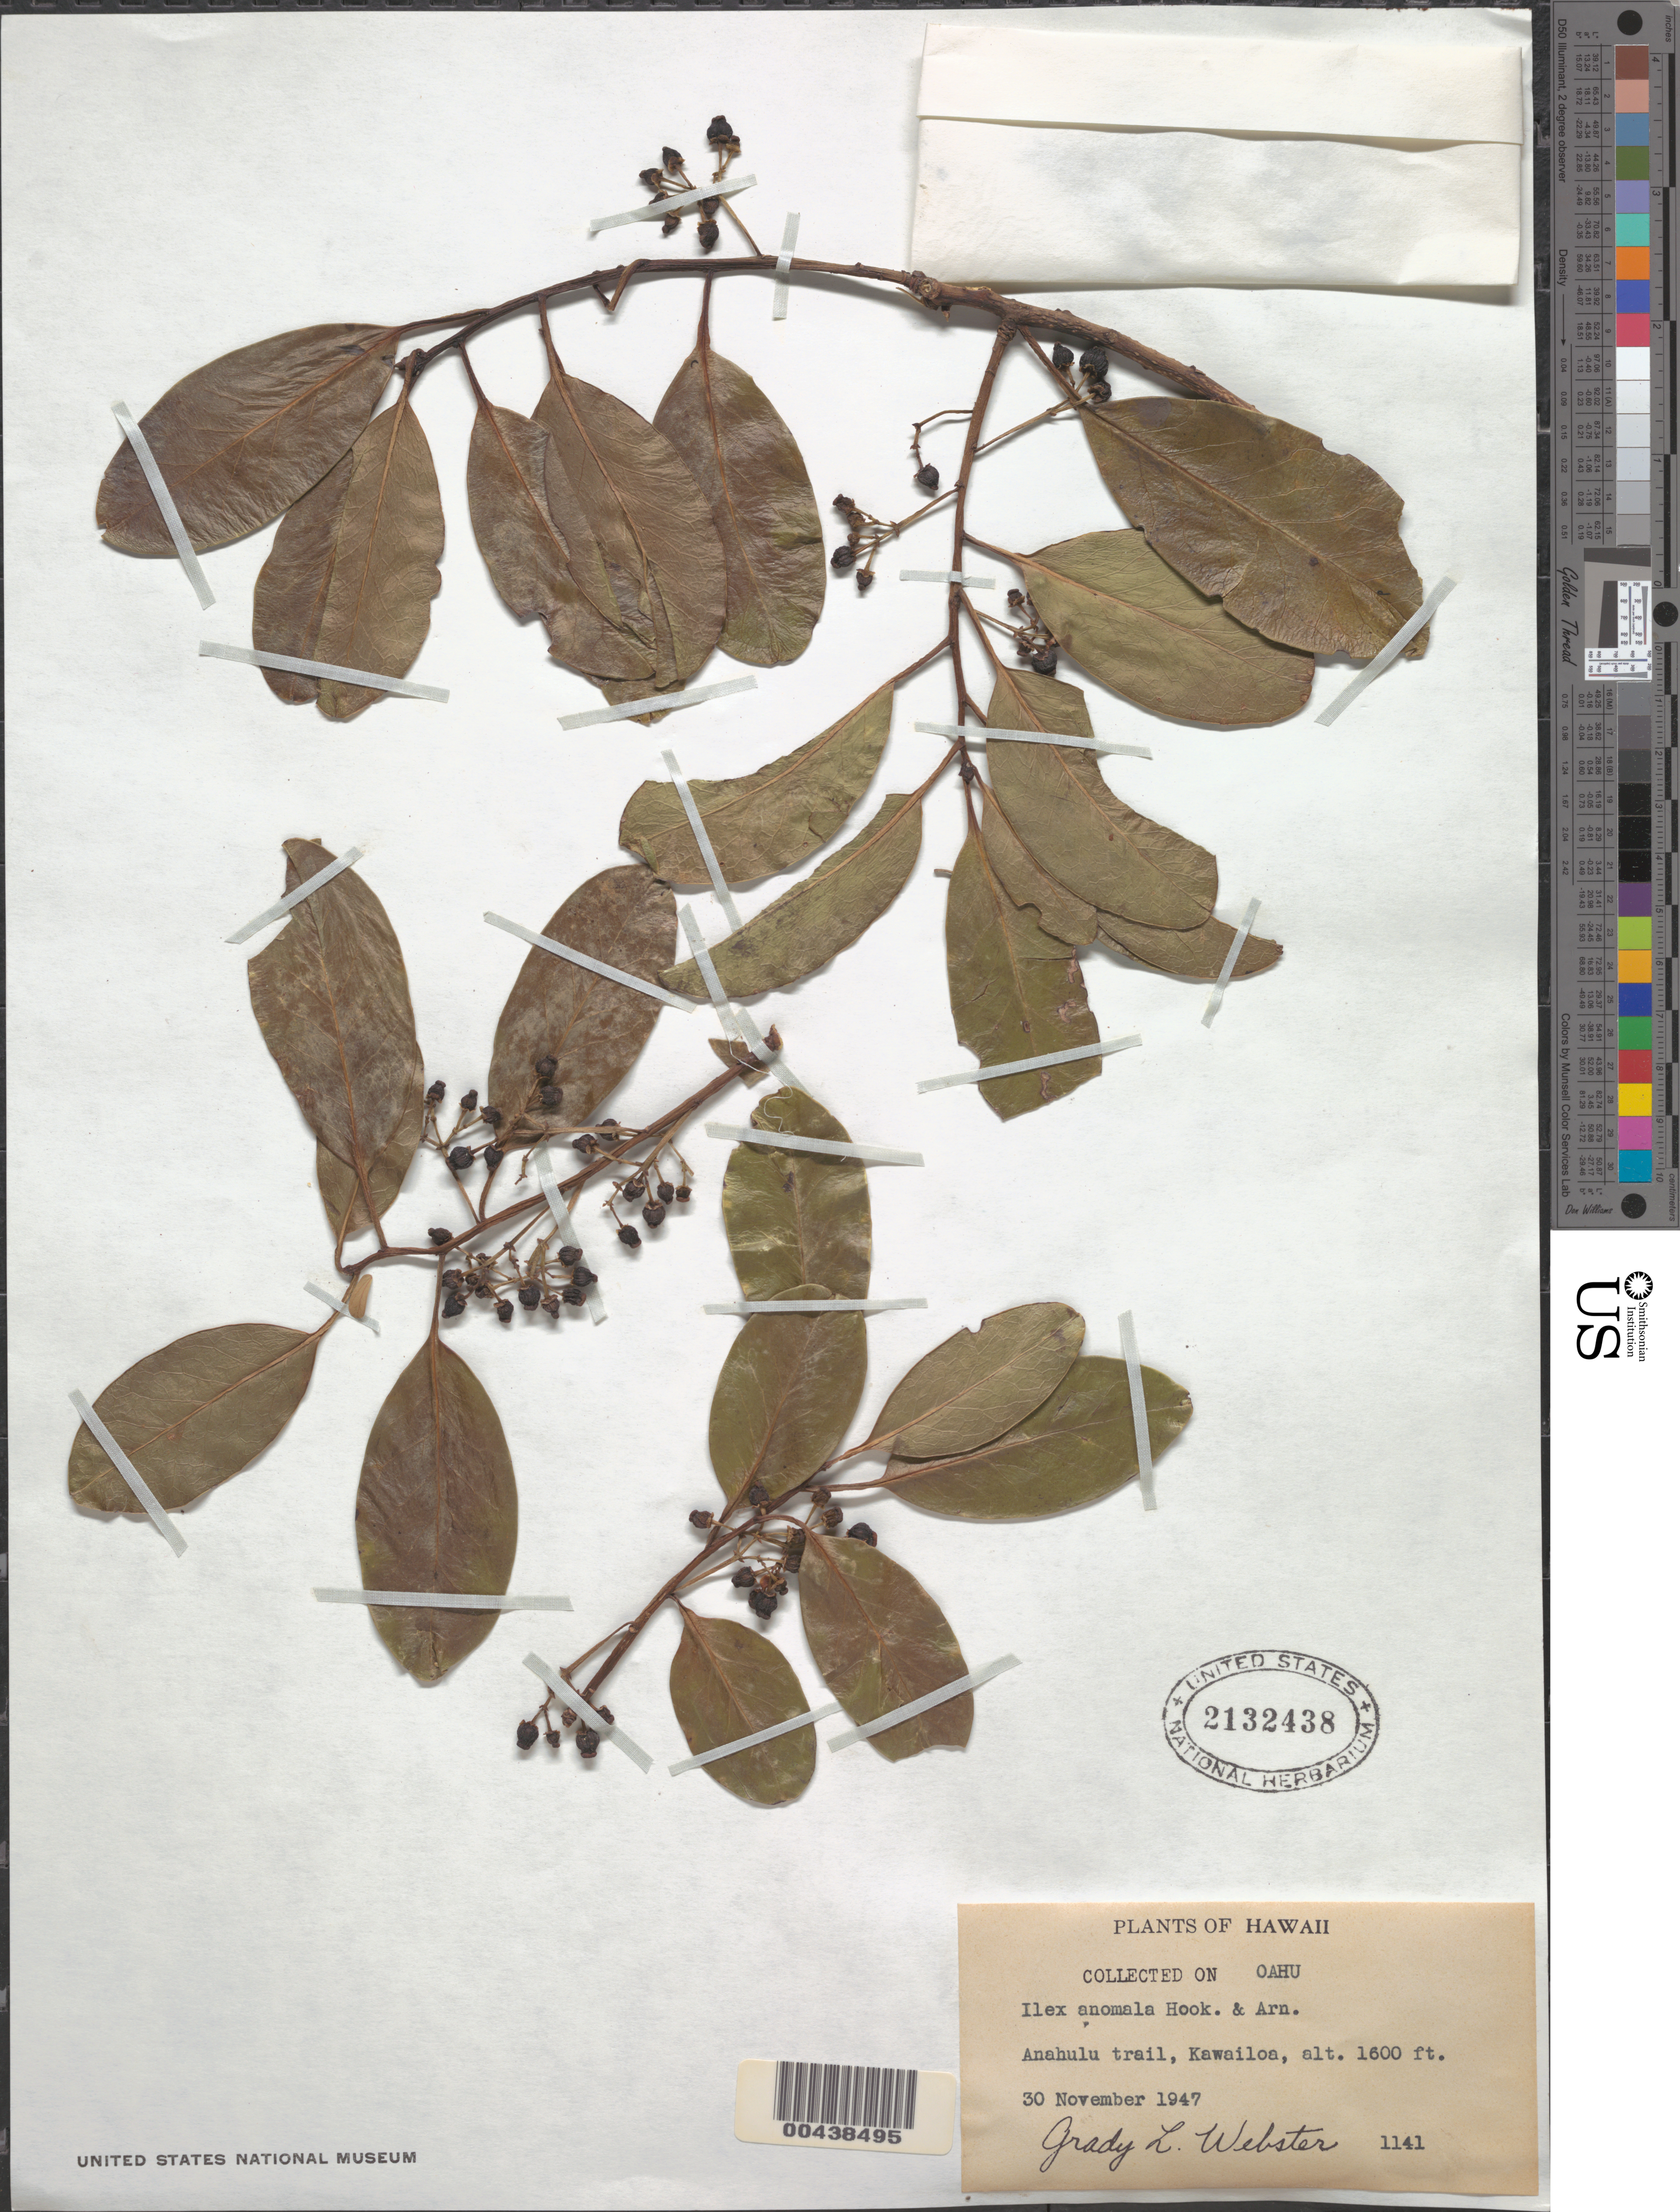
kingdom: Plantae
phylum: Tracheophyta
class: Magnoliopsida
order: Aquifoliales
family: Aquifoliaceae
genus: Ilex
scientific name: Ilex anomala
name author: Hook. & Arn.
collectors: G. L. Webster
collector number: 1141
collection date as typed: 30 Nov 1947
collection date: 1947-11-30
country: United States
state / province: Hawaii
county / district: Honolulu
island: Oahu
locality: Anahulu trail, Kawailoa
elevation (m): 488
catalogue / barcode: US 2132438